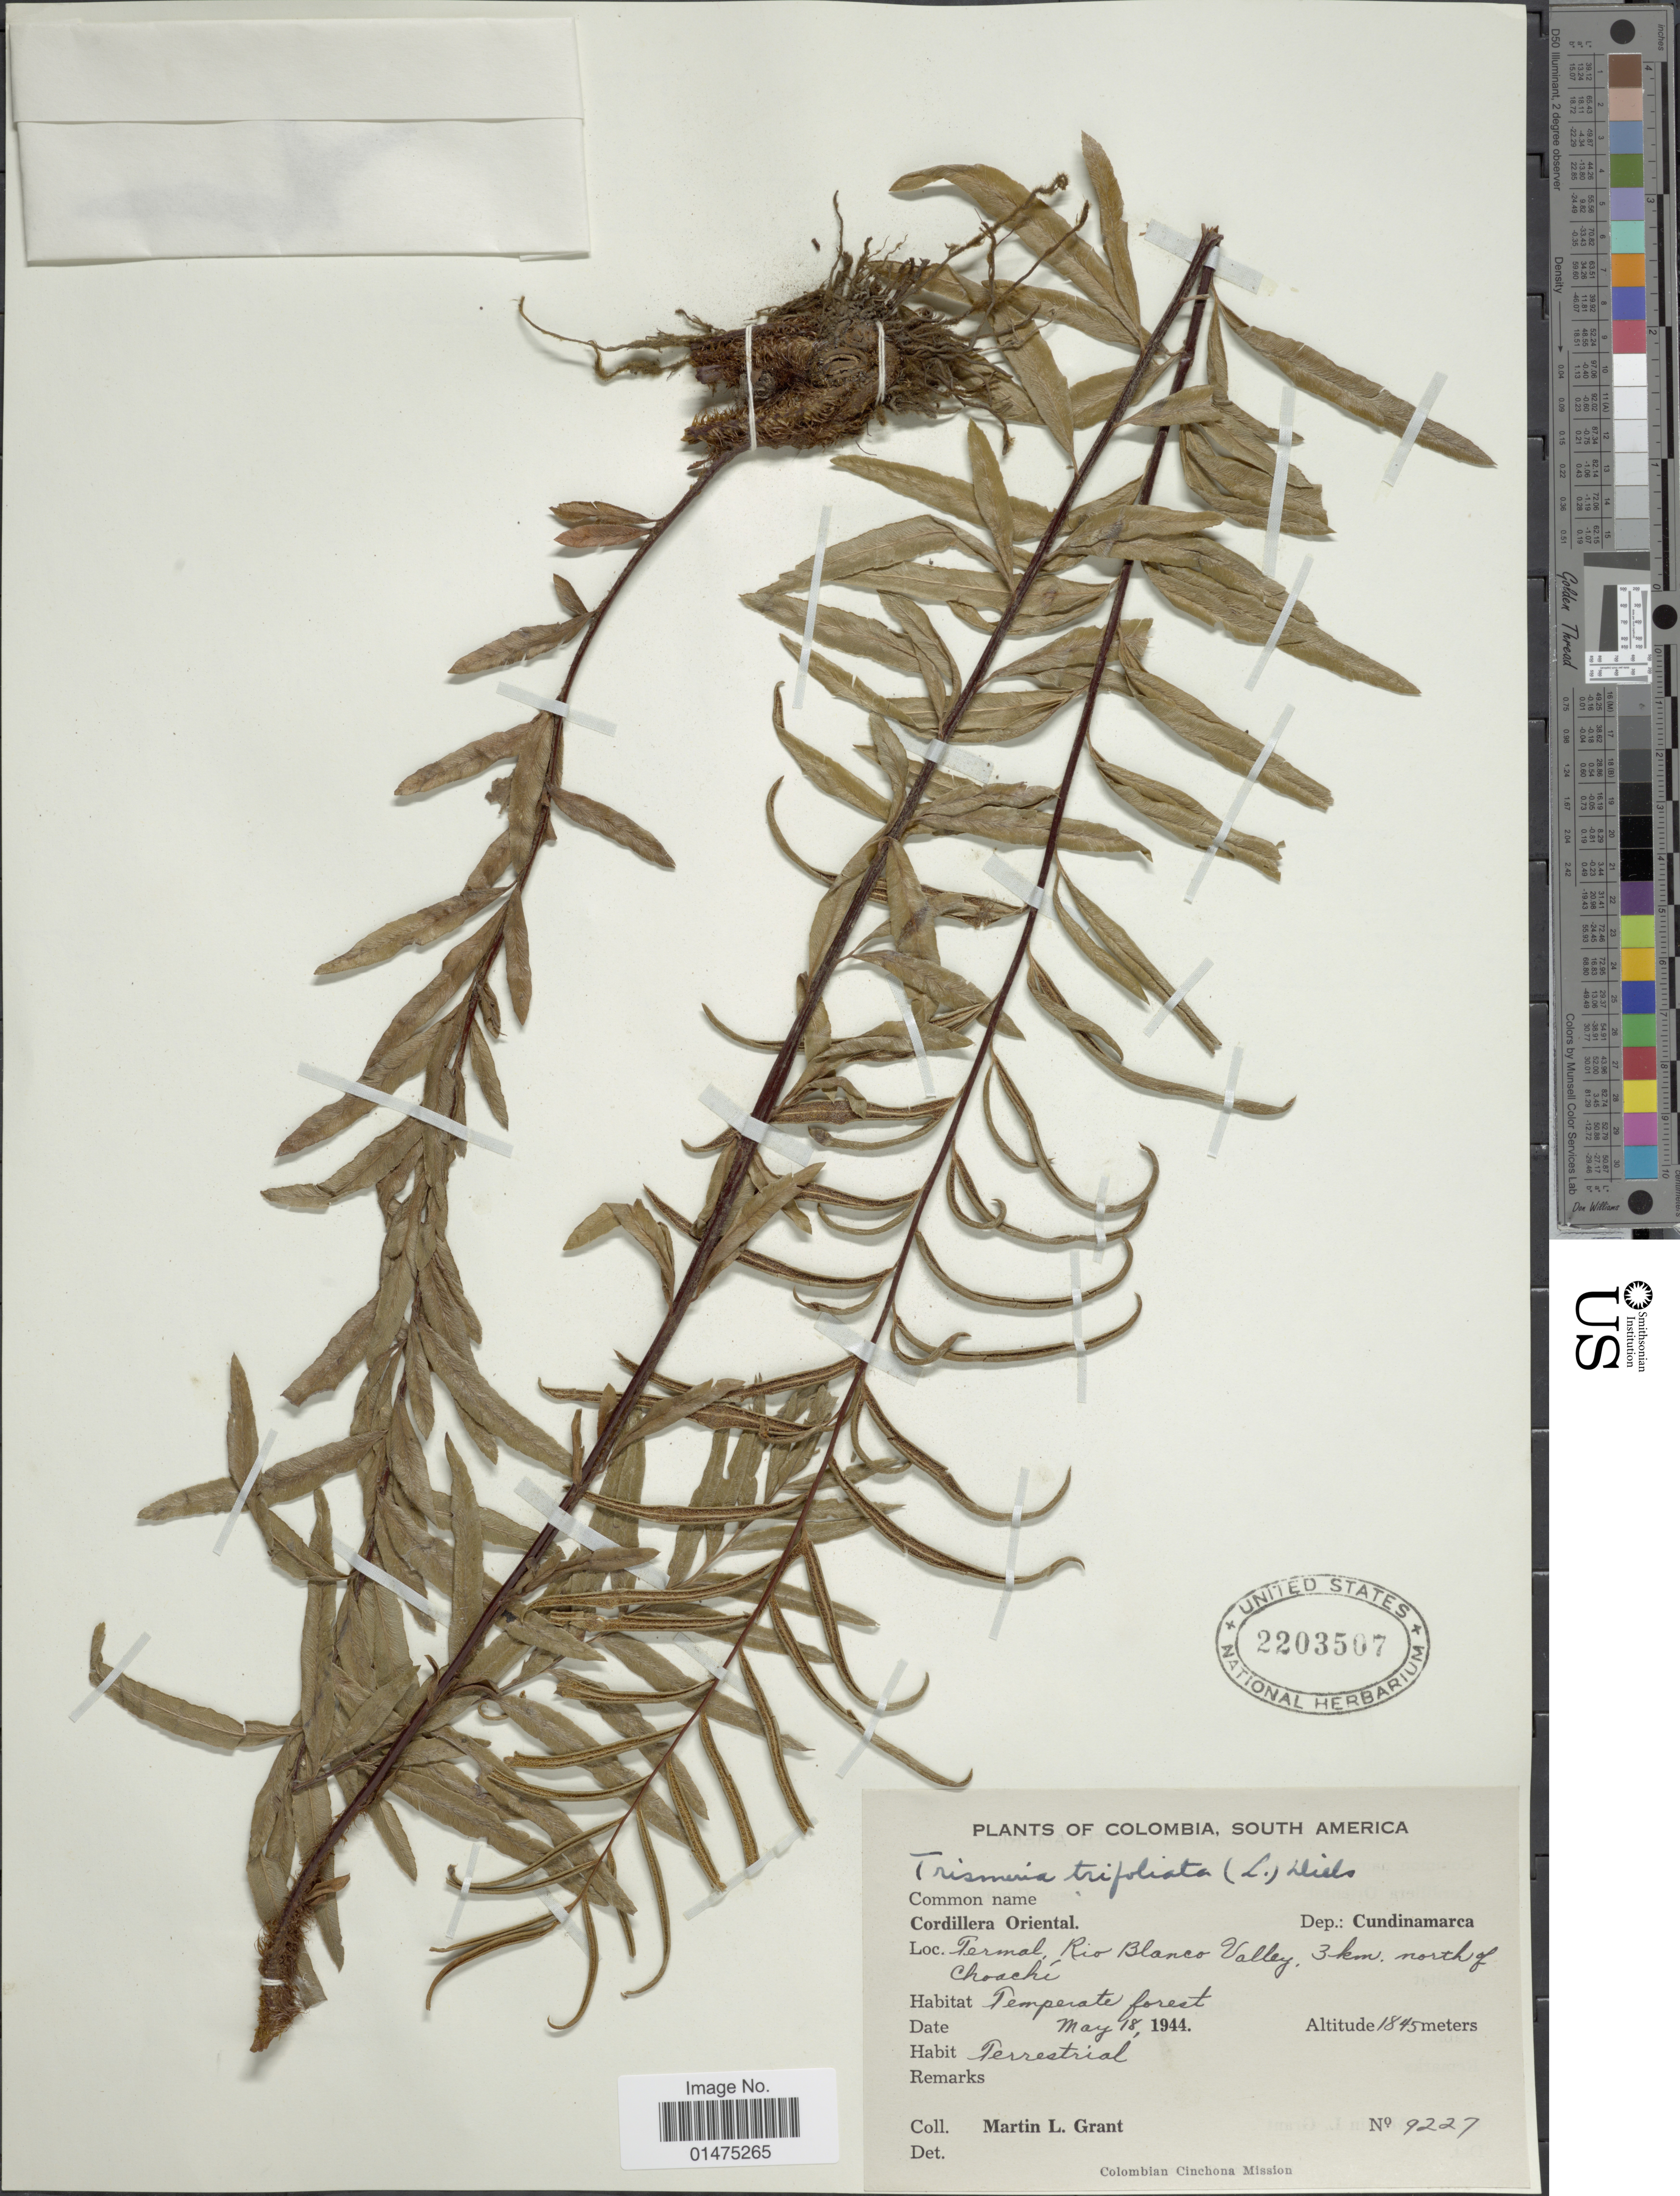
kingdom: Plantae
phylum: Tracheophyta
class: Polypodiopsida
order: Polypodiales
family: Pteridaceae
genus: Pityrogramma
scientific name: Pityrogramma trifoliata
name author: (L.) R.M. Tryon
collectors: M. L. Grant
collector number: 9227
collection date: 1944-05-18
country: Colombia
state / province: Cundinamarca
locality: Termal Rio Blanco Valley, North of Choachi, Cordillera Oriental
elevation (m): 1845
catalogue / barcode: US 2203507